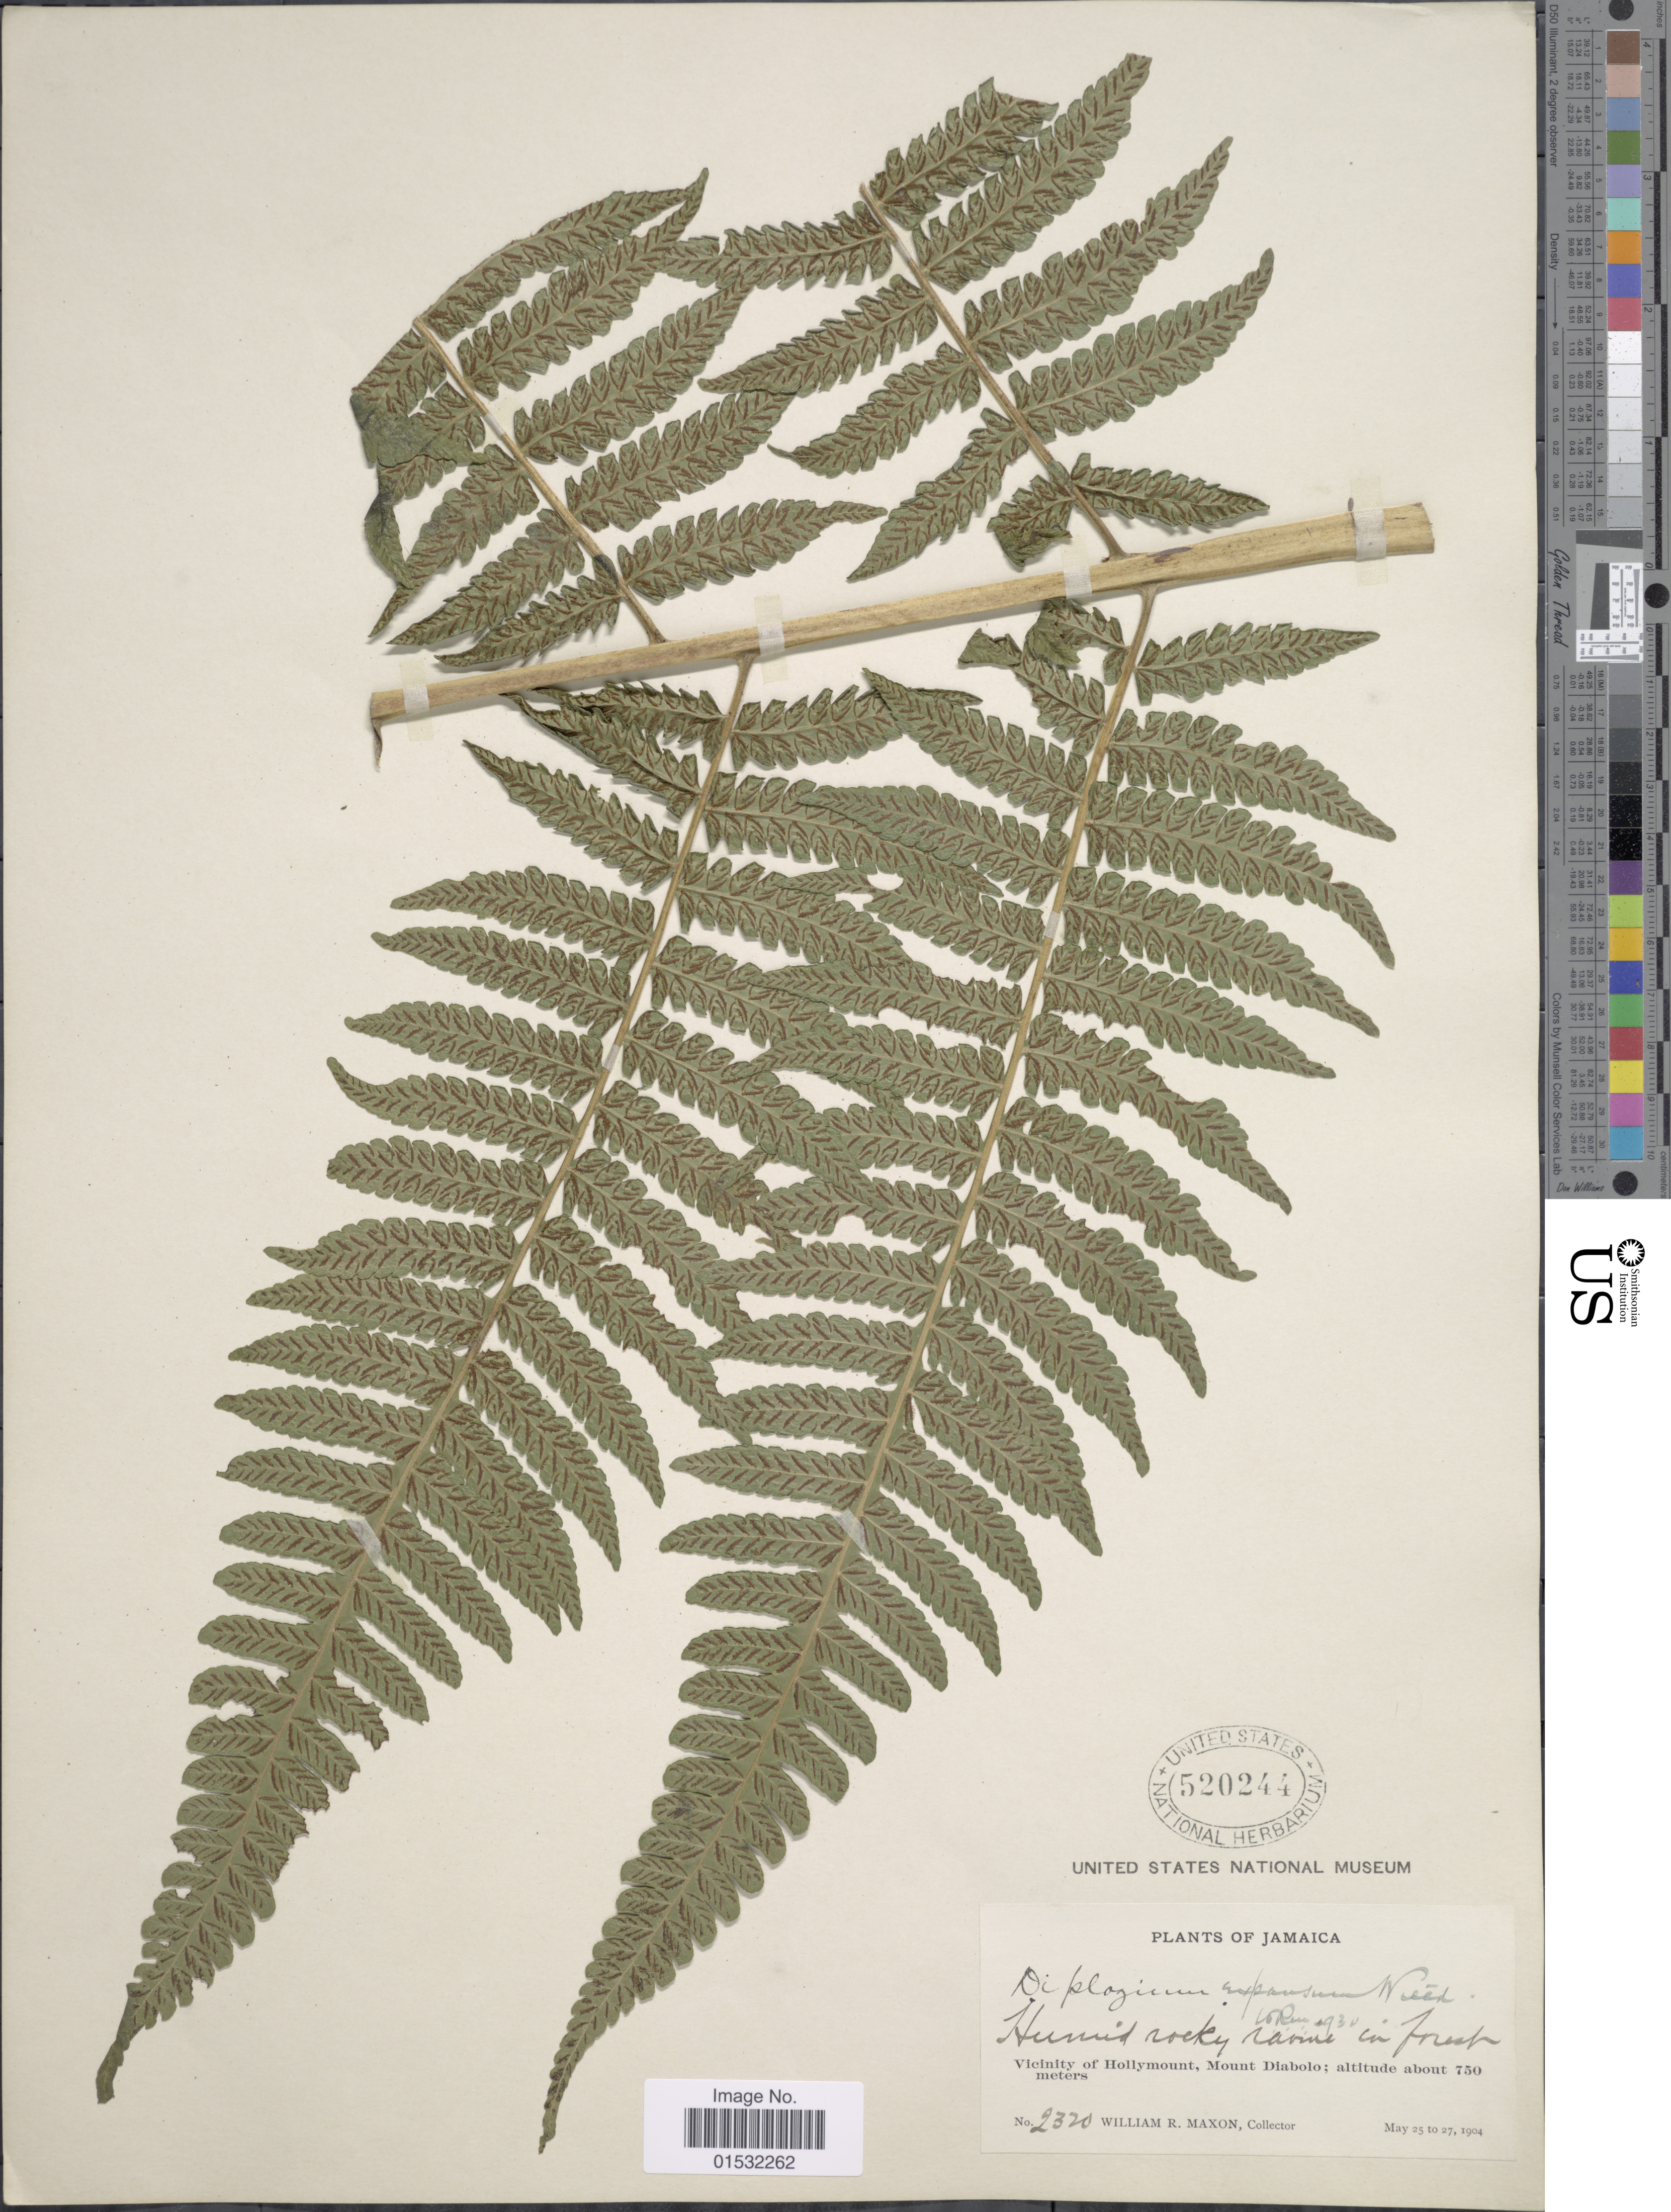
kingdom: Plantae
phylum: Tracheophyta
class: Polypodiopsida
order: Polypodiales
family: Athyriaceae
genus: Diplazium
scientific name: Diplazium expansum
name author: Willd.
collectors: W. R. Maxon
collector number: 2320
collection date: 1904-05-25/1904-05-27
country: Jamaica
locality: Vicinity of Hollymount, Mount Diabolo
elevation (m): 750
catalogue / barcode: US 520244